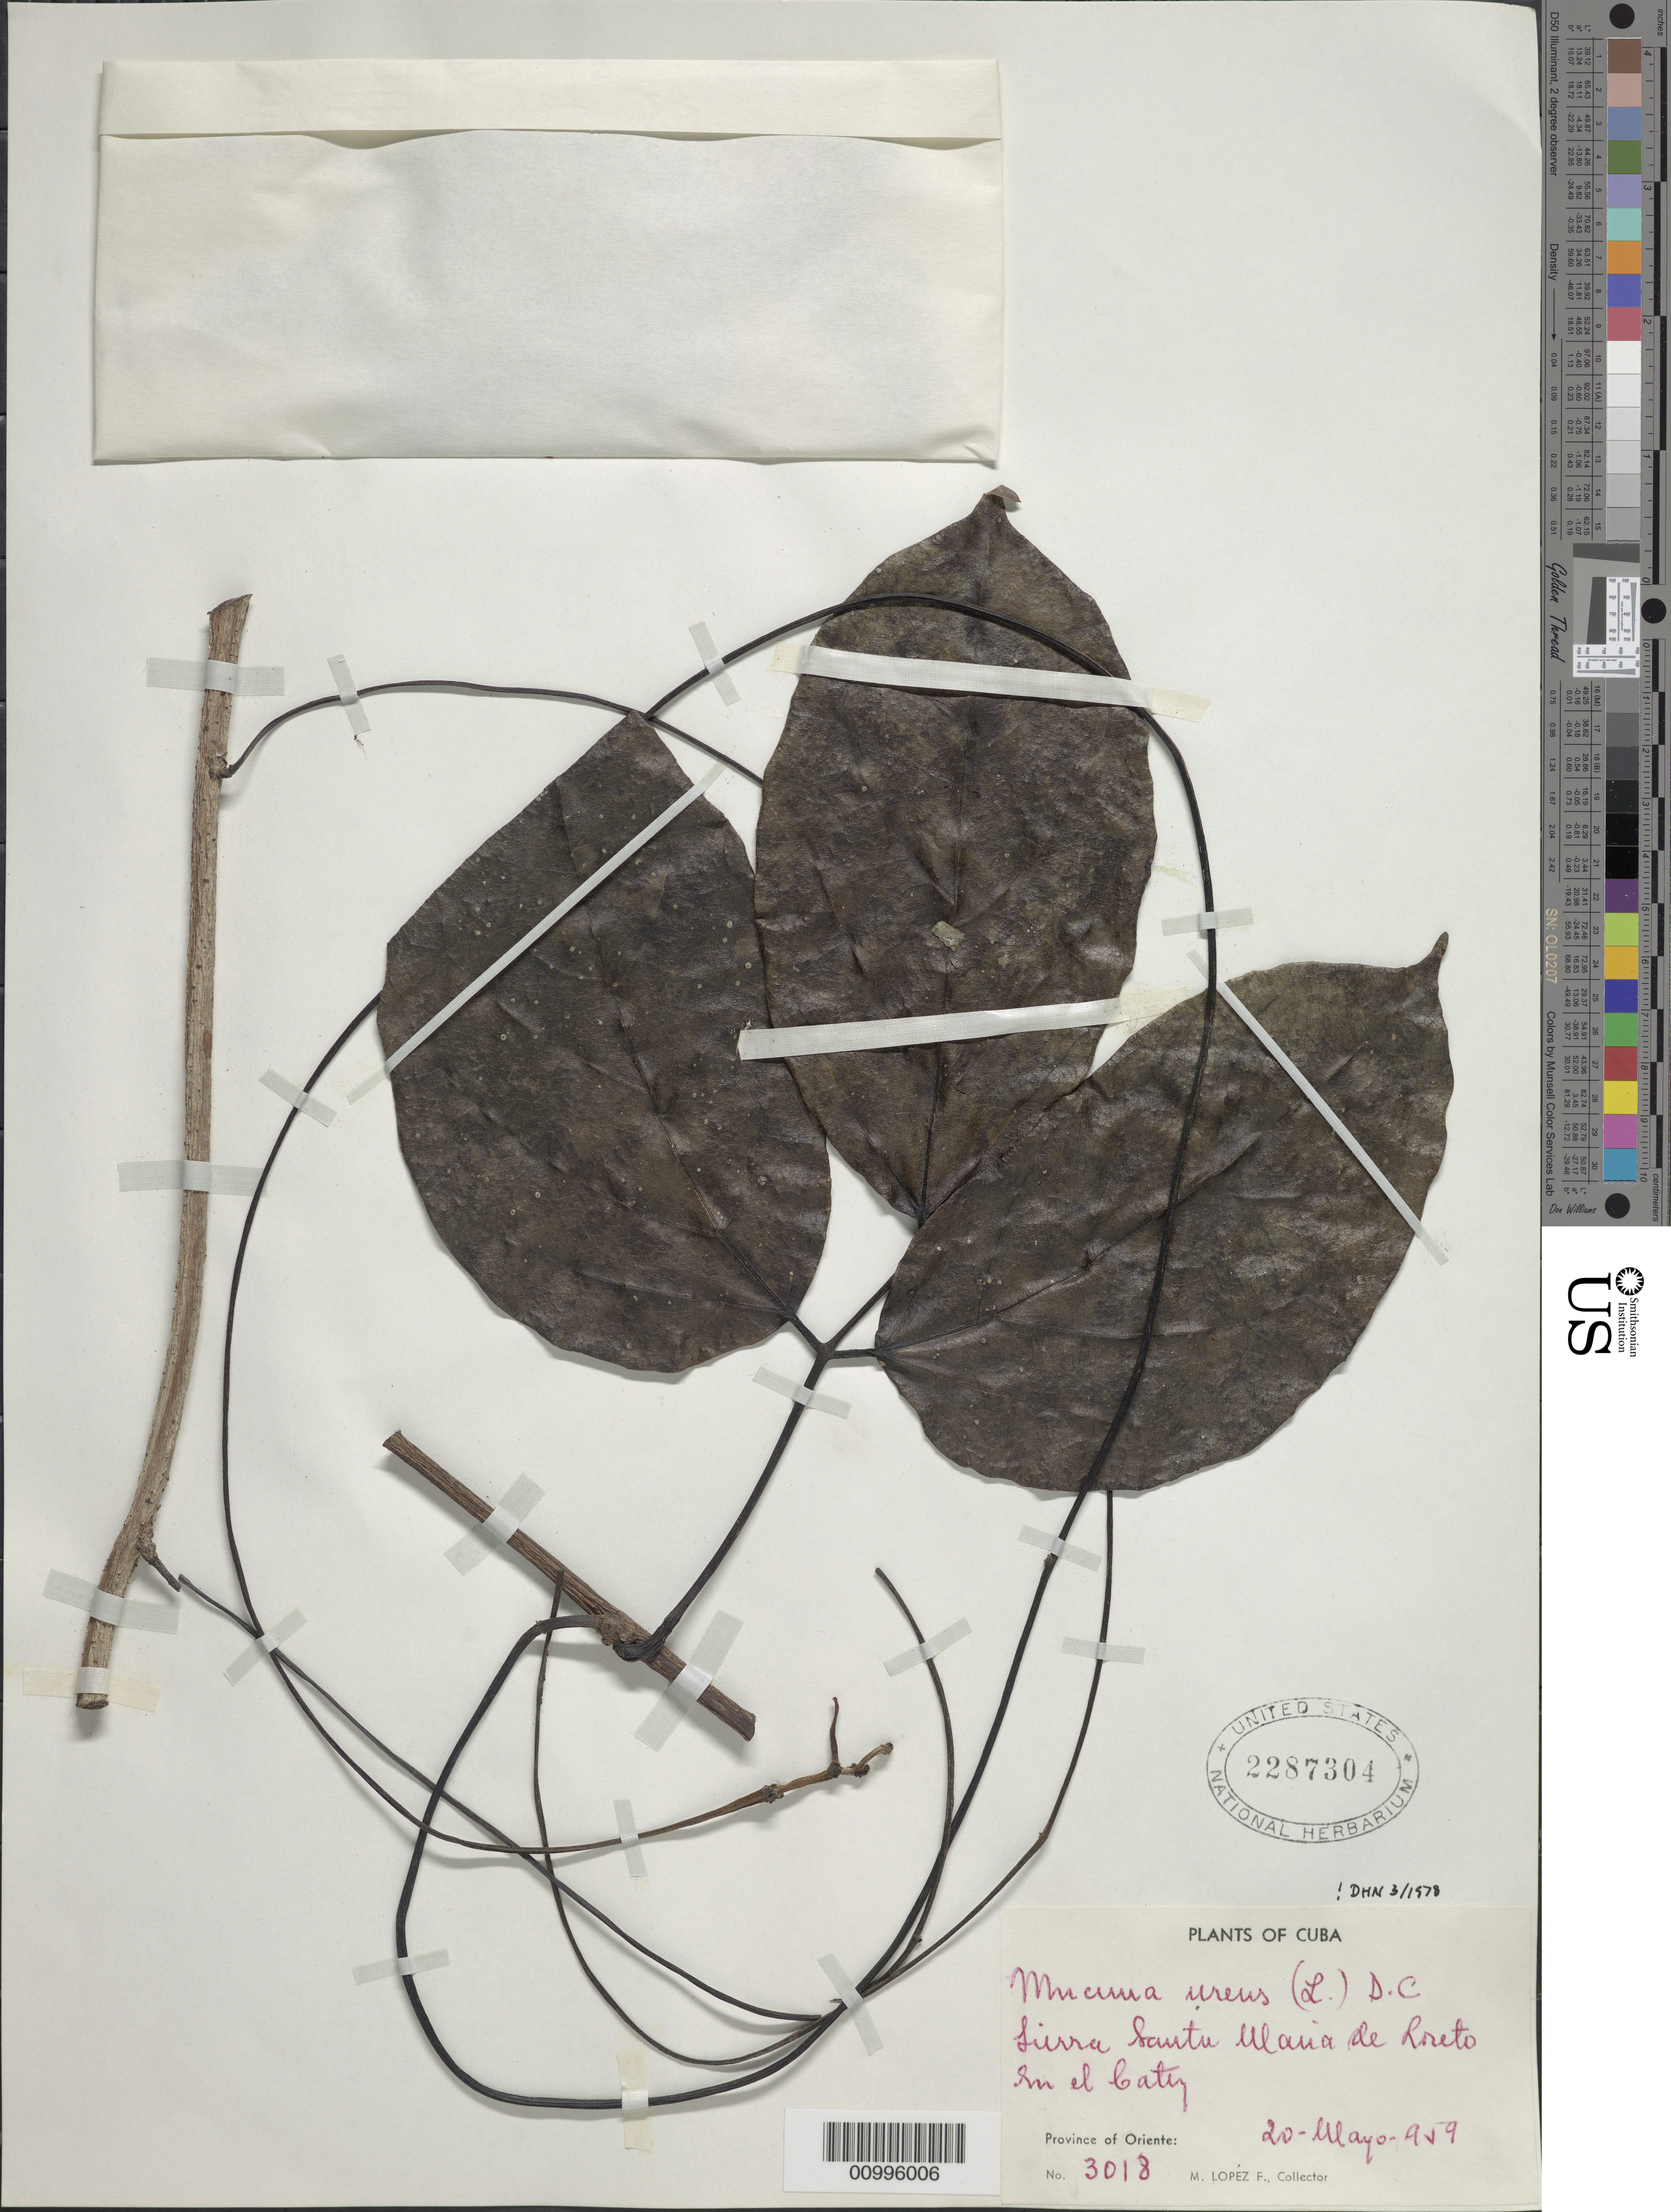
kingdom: Plantae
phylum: Tracheophyta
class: Magnoliopsida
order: Fabales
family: Fabaceae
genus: Mucuna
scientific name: Mucuna urens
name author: (L.) Medik.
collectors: M. López Figueiras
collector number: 3018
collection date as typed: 20 May 1959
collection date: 1959-05-20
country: Cuba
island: Cuba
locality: Oriente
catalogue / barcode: US 2287304